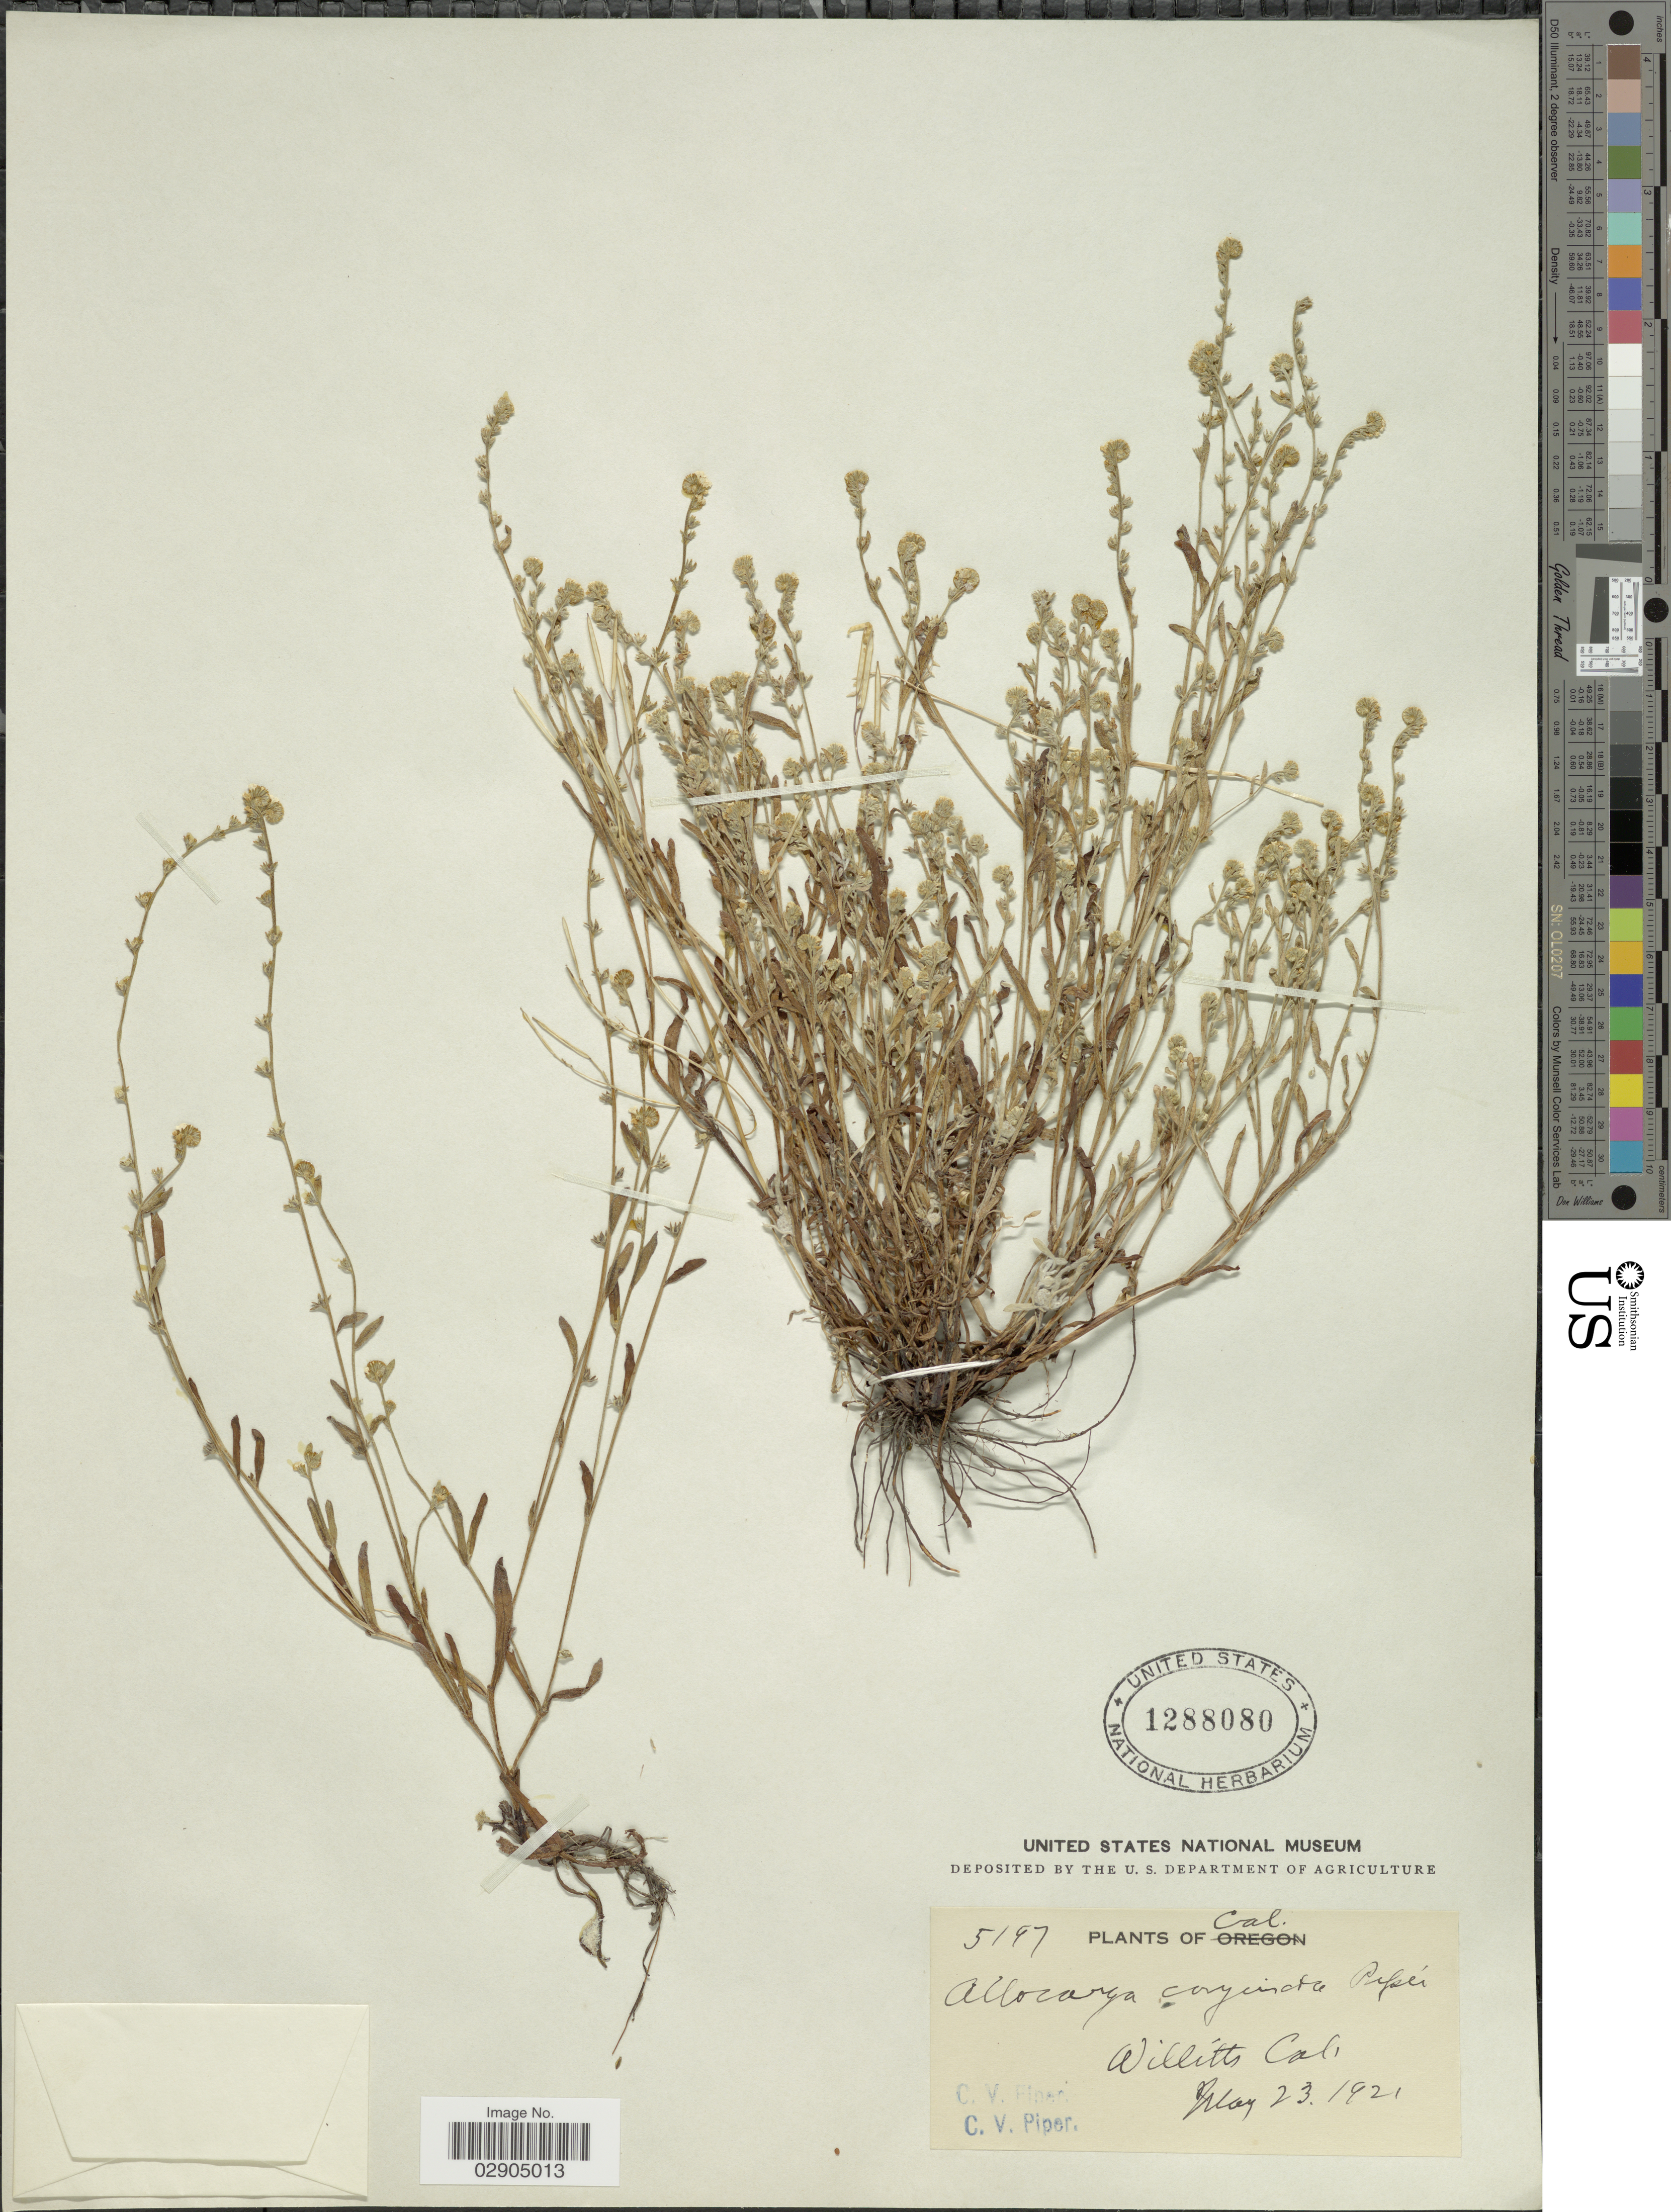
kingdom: Plantae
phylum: Tracheophyta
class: Magnoliopsida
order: Boraginales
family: Boraginaceae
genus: Allocarya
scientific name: Allocarya conjuncta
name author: Piper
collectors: C. V. Piper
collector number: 5197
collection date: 1921-05-23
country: United States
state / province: California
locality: Willitts Cal.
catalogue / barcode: US 1288080